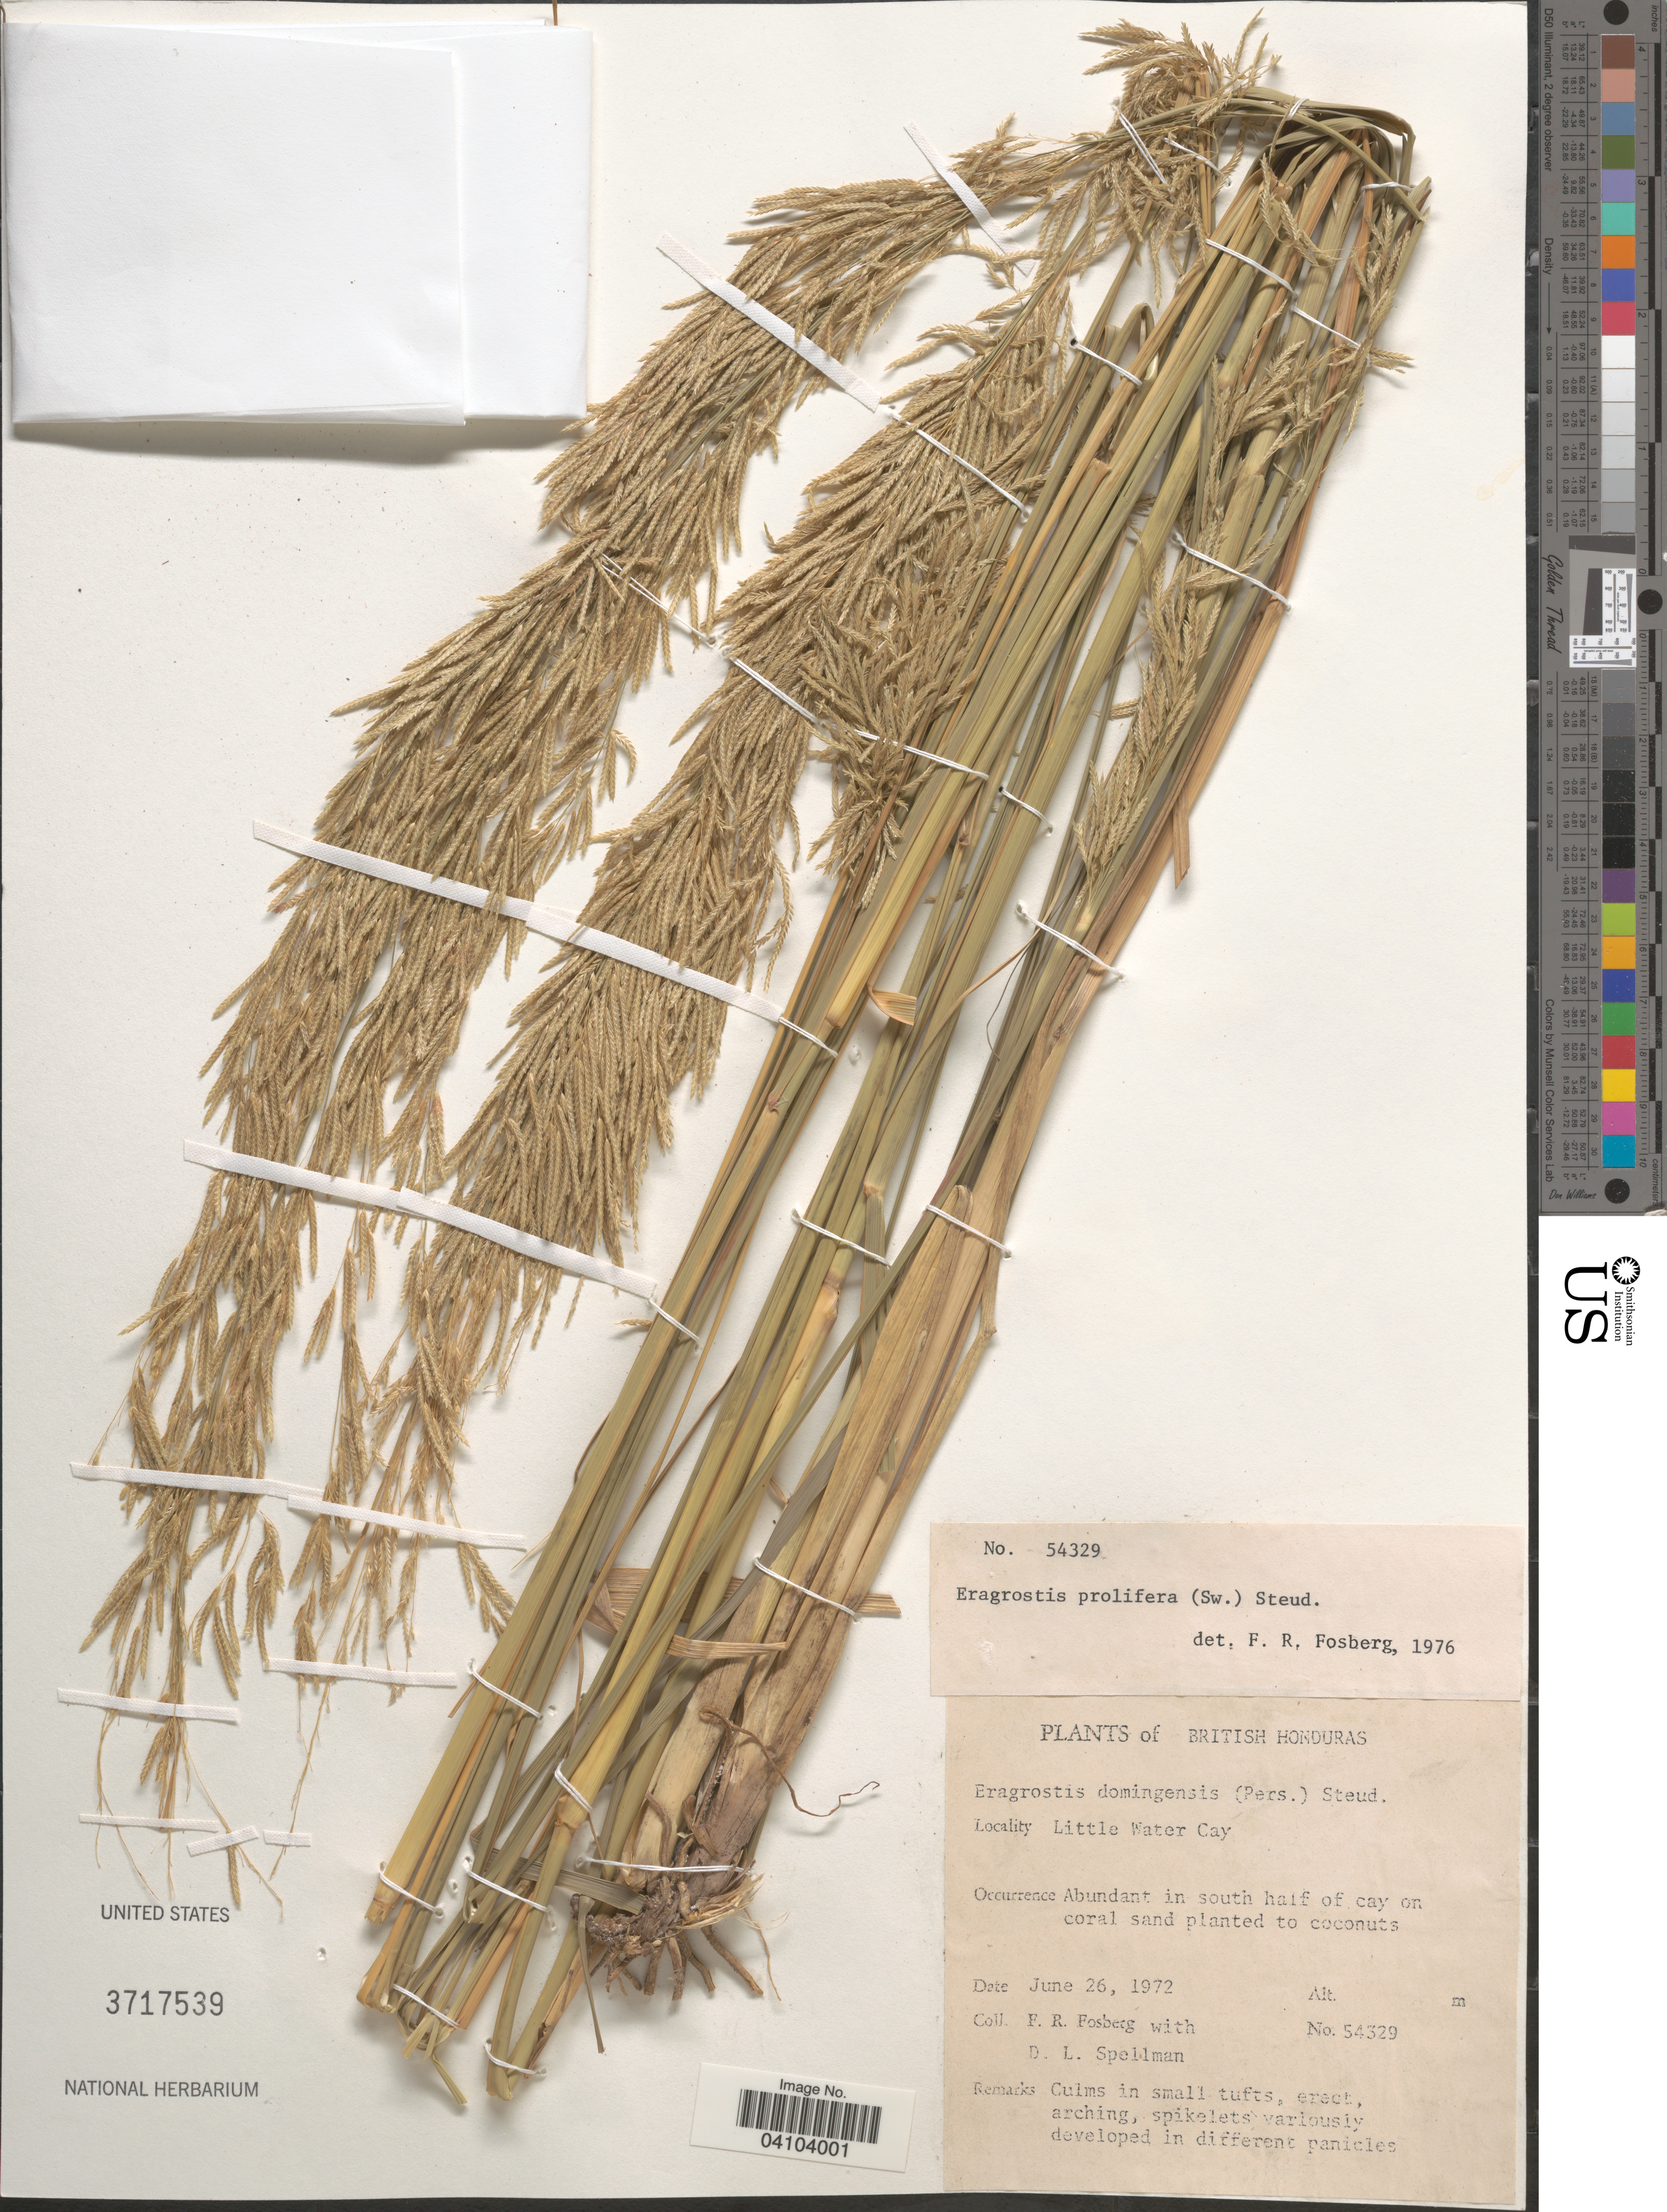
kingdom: Plantae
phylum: Tracheophyta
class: Liliopsida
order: Poales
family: Poaceae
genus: Eragrostis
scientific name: Eragrostis prolifera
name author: (Sw.) Steud.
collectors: F. R. Fosberg & D. L. Spellman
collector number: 54329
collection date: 1972-06-26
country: Belize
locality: British Honduras. Little Water Cay.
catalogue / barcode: US 3717539